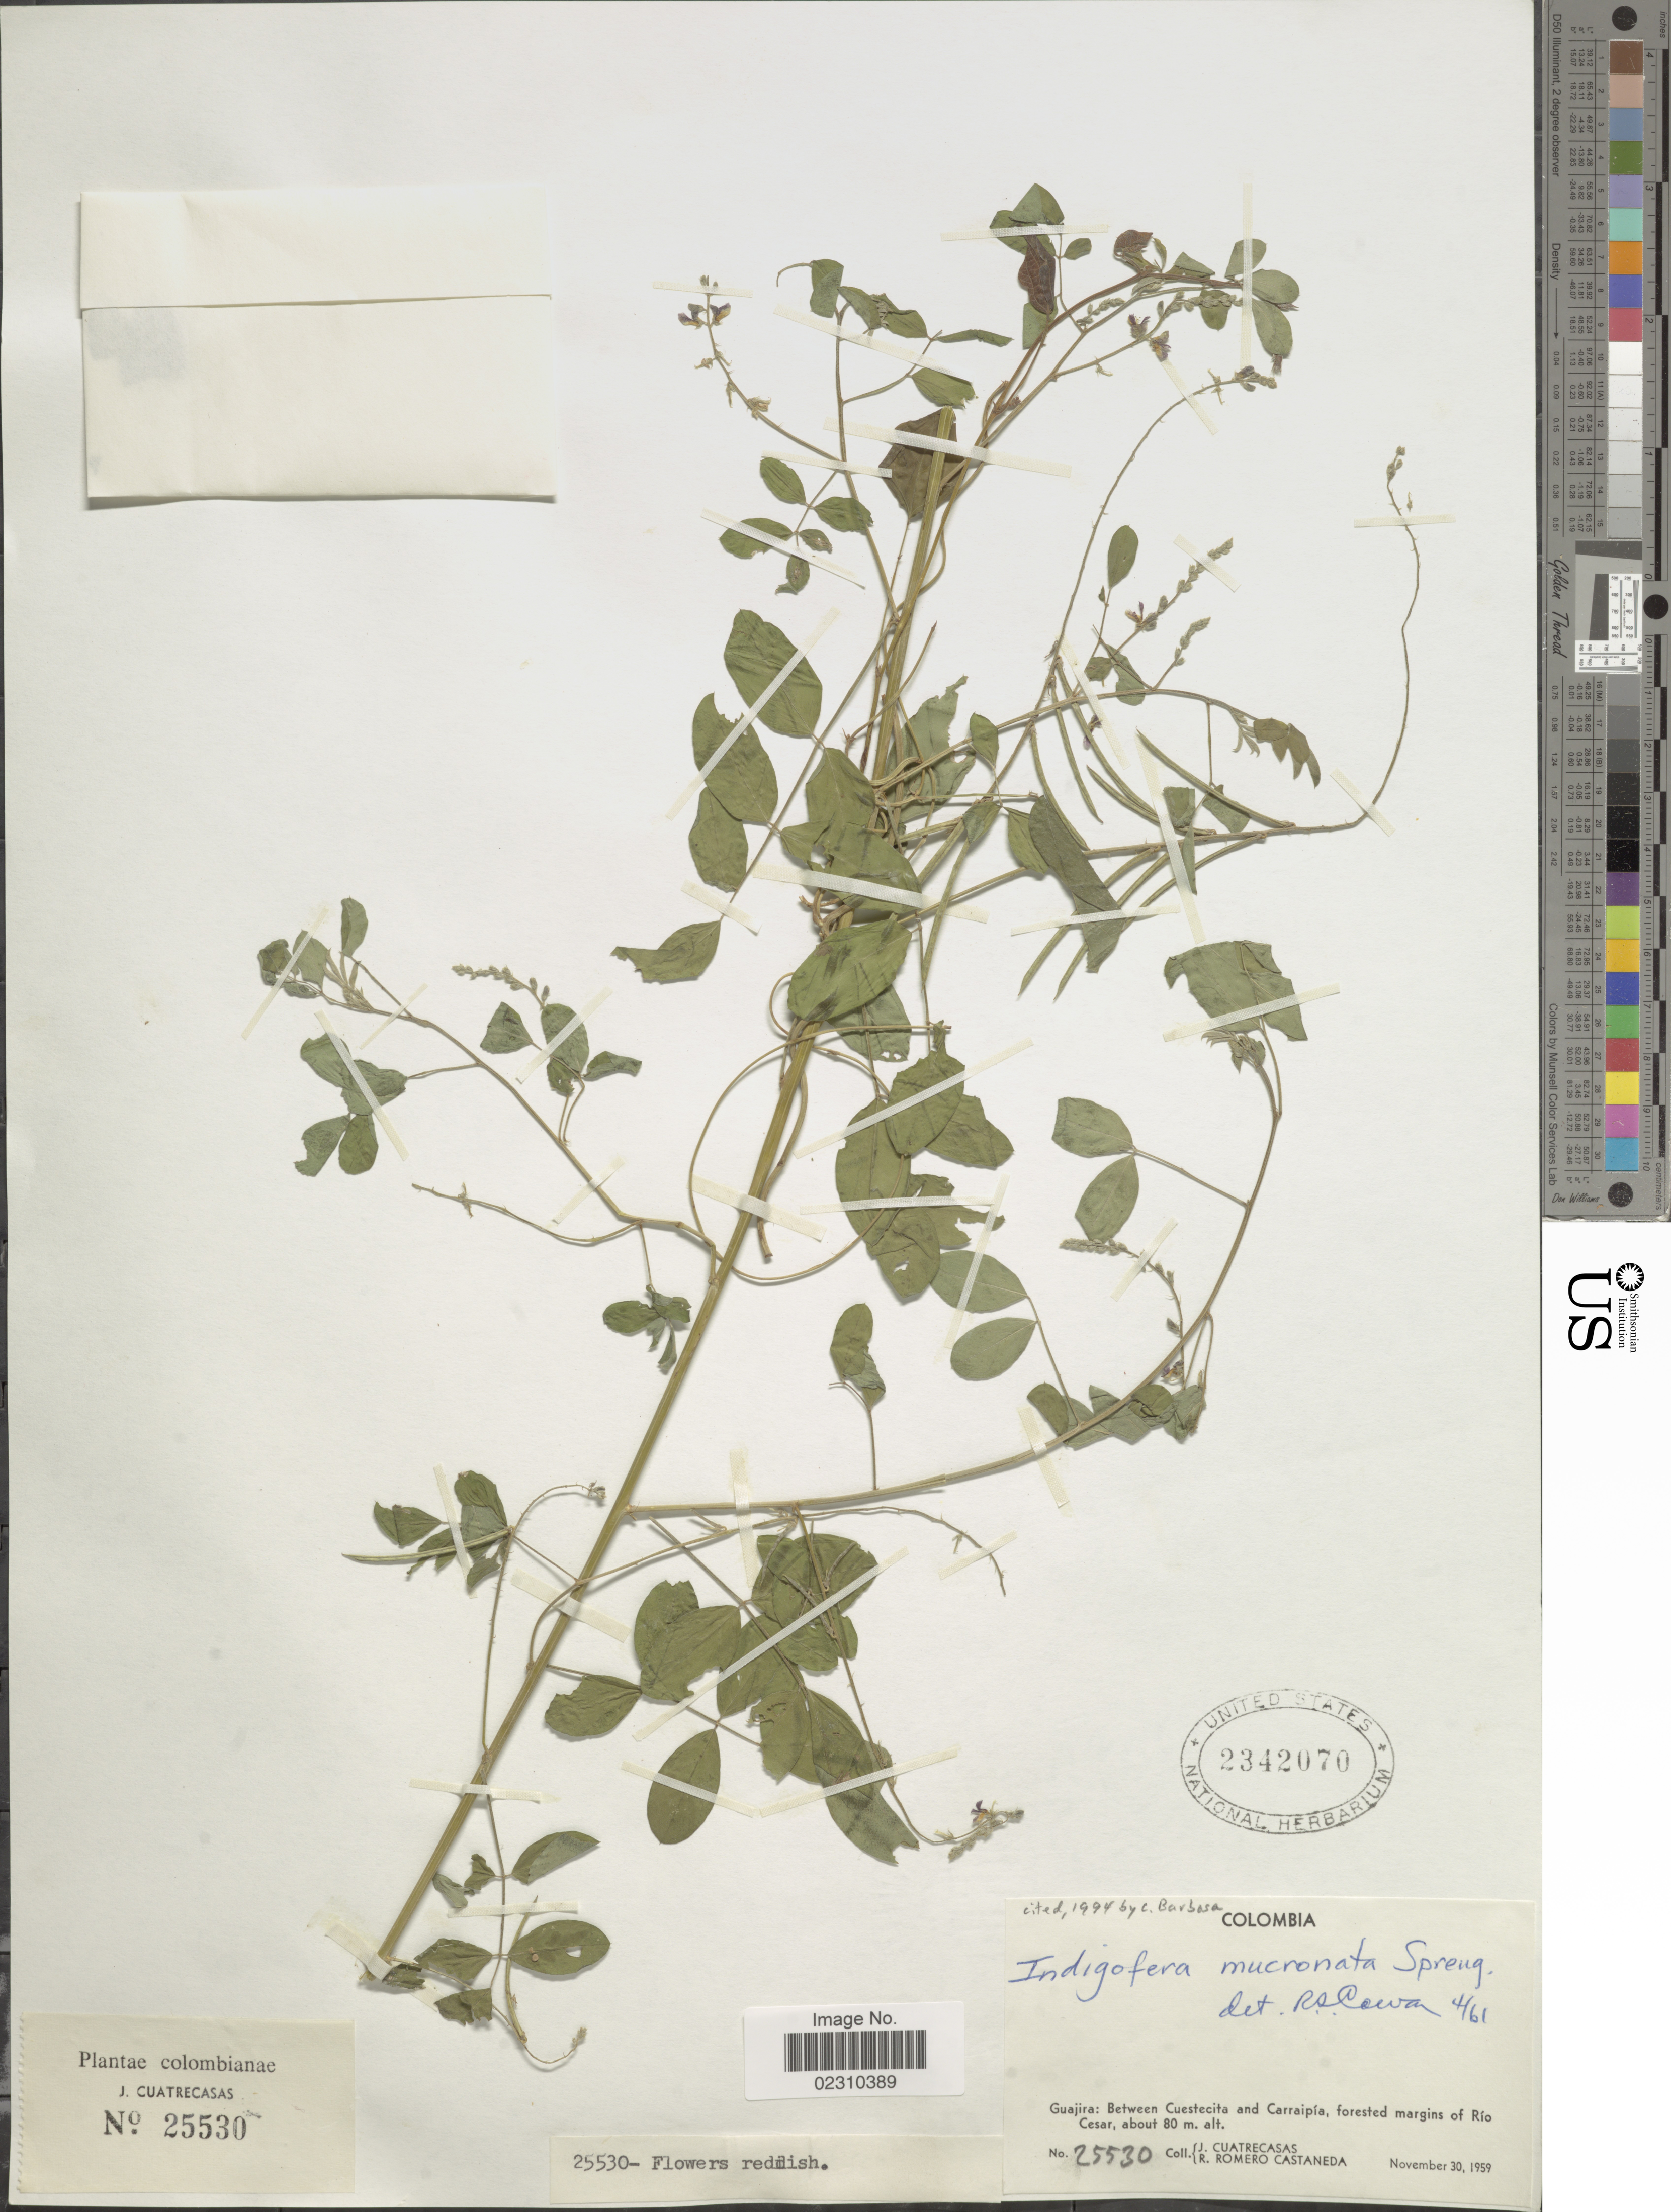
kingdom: Plantae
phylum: Tracheophyta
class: Magnoliopsida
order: Fabales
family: Fabaceae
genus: Indigofera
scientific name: Indigofera mucronata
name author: Lam.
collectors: J. Cuatrecasas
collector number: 25530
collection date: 1959-11-30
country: Colombia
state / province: La Guajira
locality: Guajira: Between Cuestecita and Carraipia, forested margins of Rio Cesar.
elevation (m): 80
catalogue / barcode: US 2342070